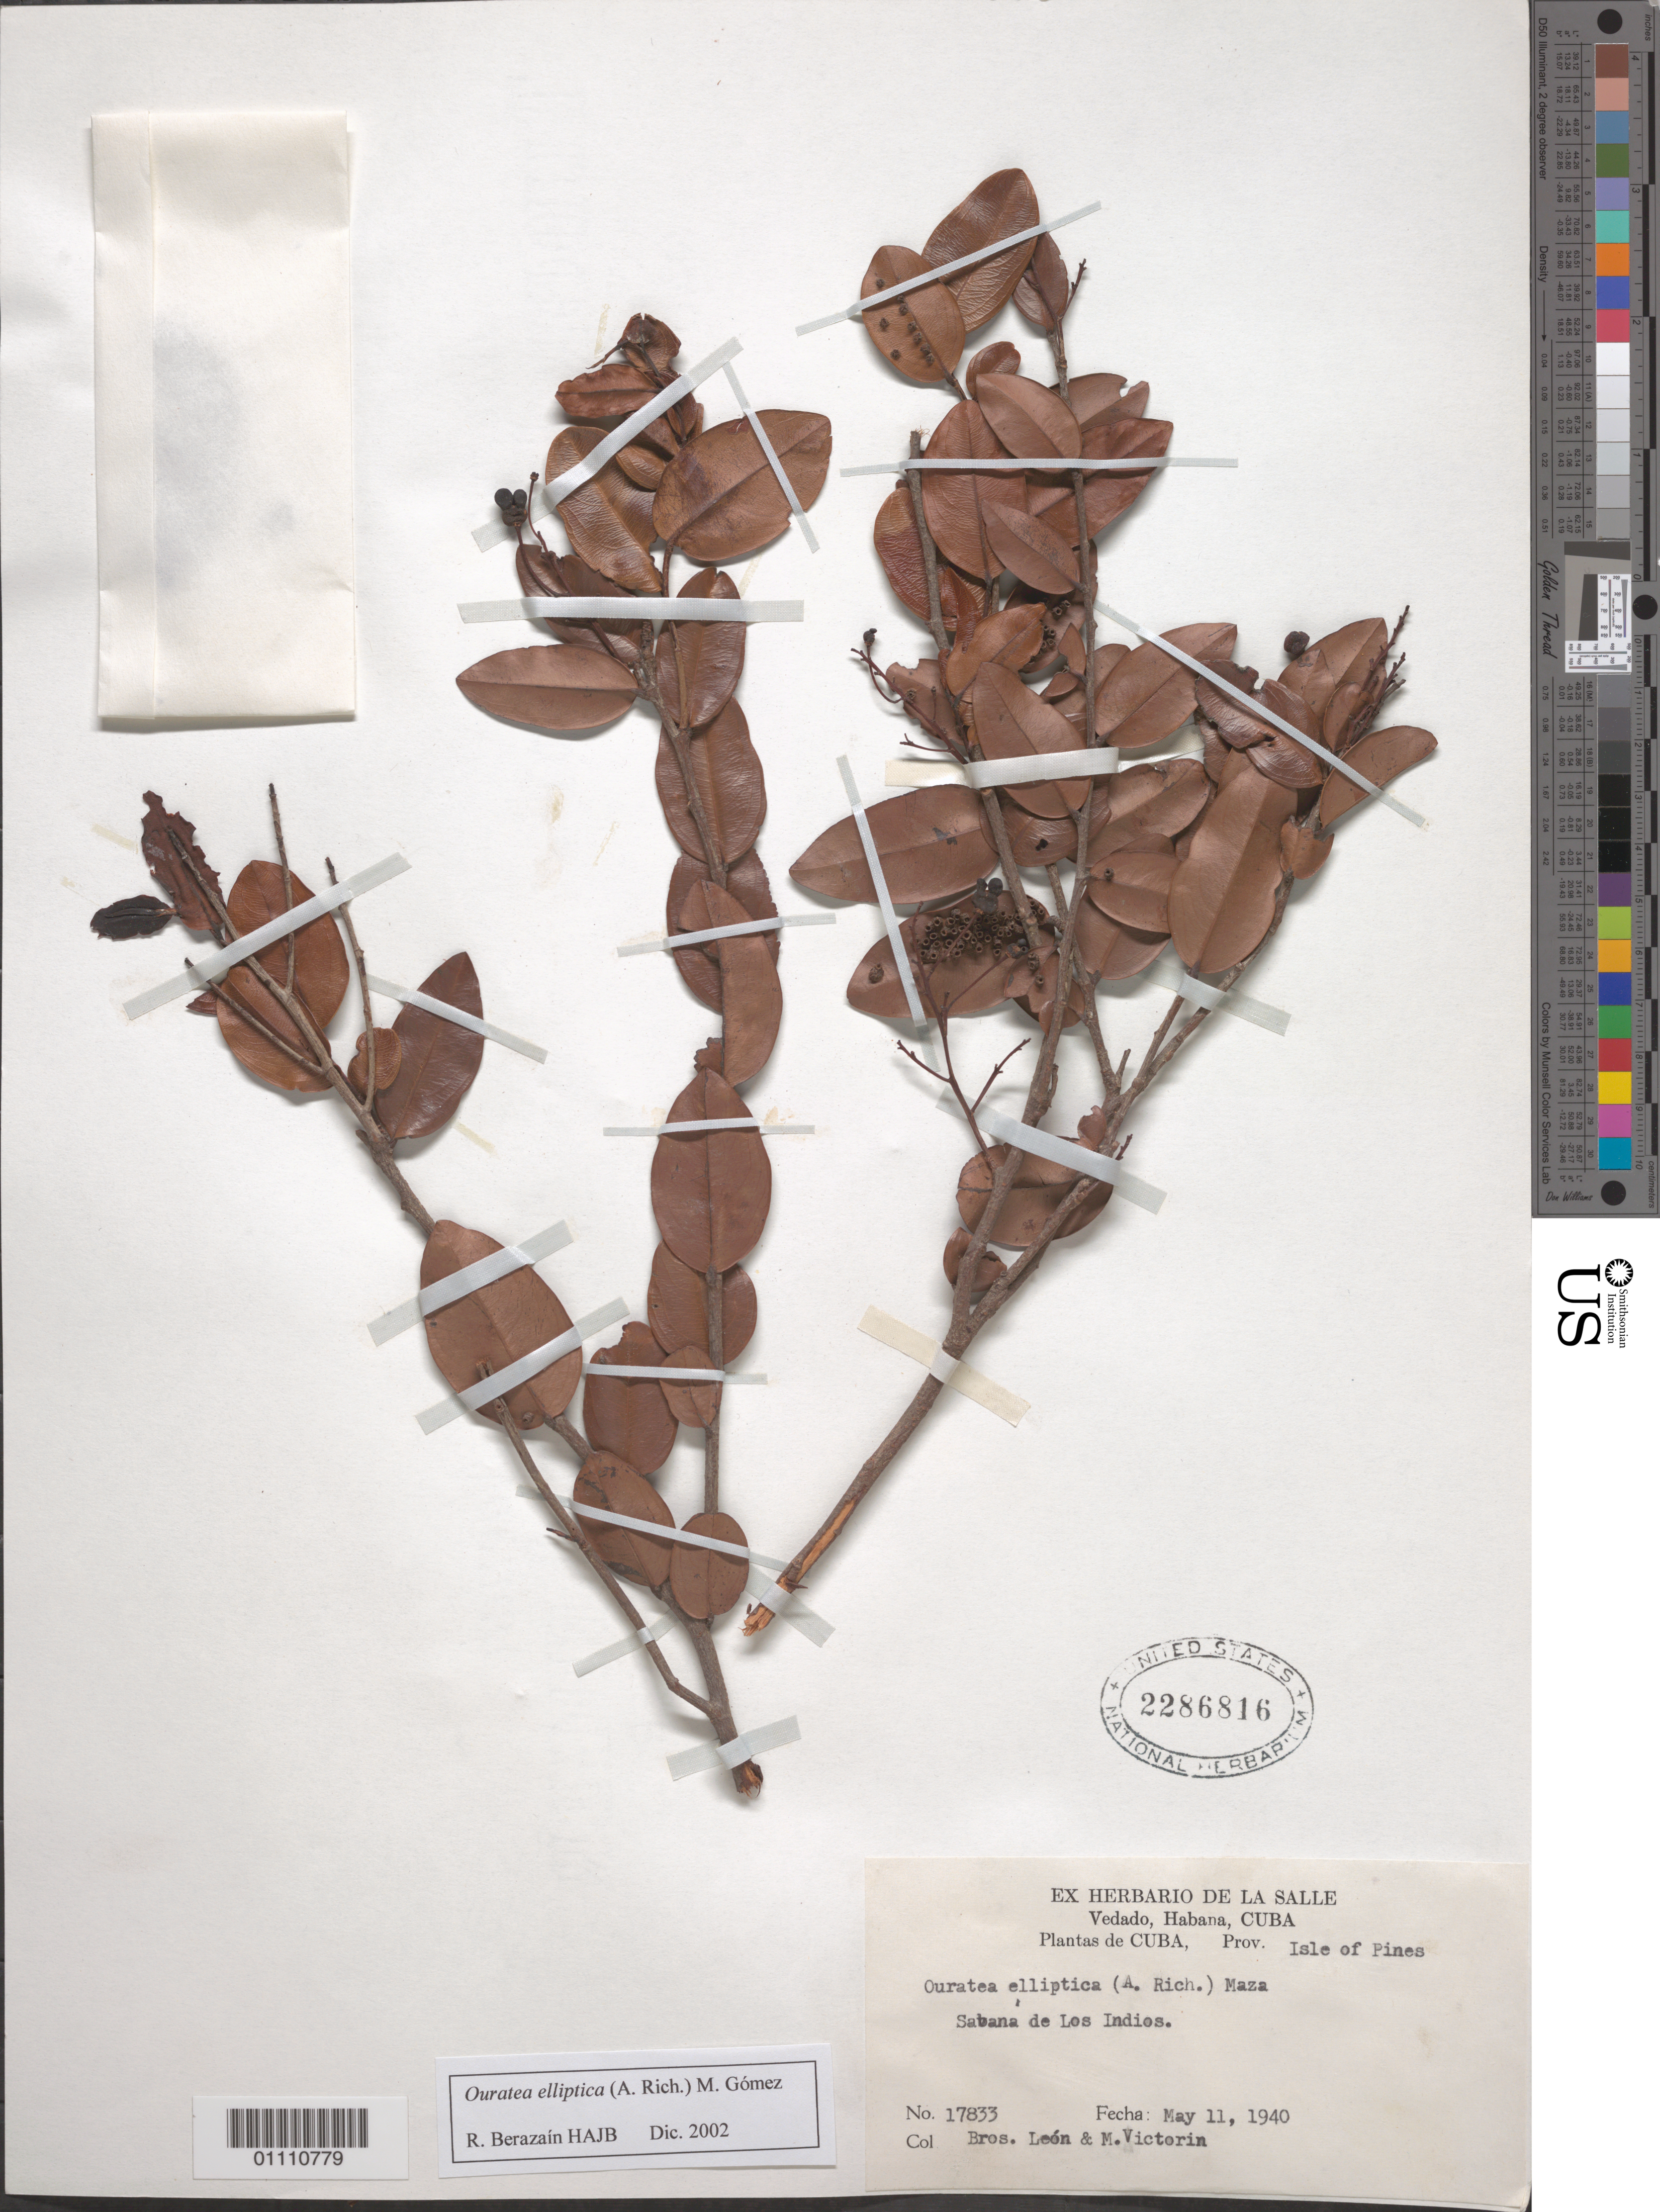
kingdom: Plantae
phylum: Tracheophyta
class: Magnoliopsida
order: Malpighiales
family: Ochnaceae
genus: Ouratea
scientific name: Ouratea elliptica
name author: (A. Rich.) M. Gómez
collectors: Bro. León & F. Victorin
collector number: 17833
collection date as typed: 11 May 1940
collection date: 1940-05-11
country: Cuba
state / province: Isla de La Juventud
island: Isla de la Juventud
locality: Sabana de Los Indies, Isle of Pines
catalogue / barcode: US 2286816